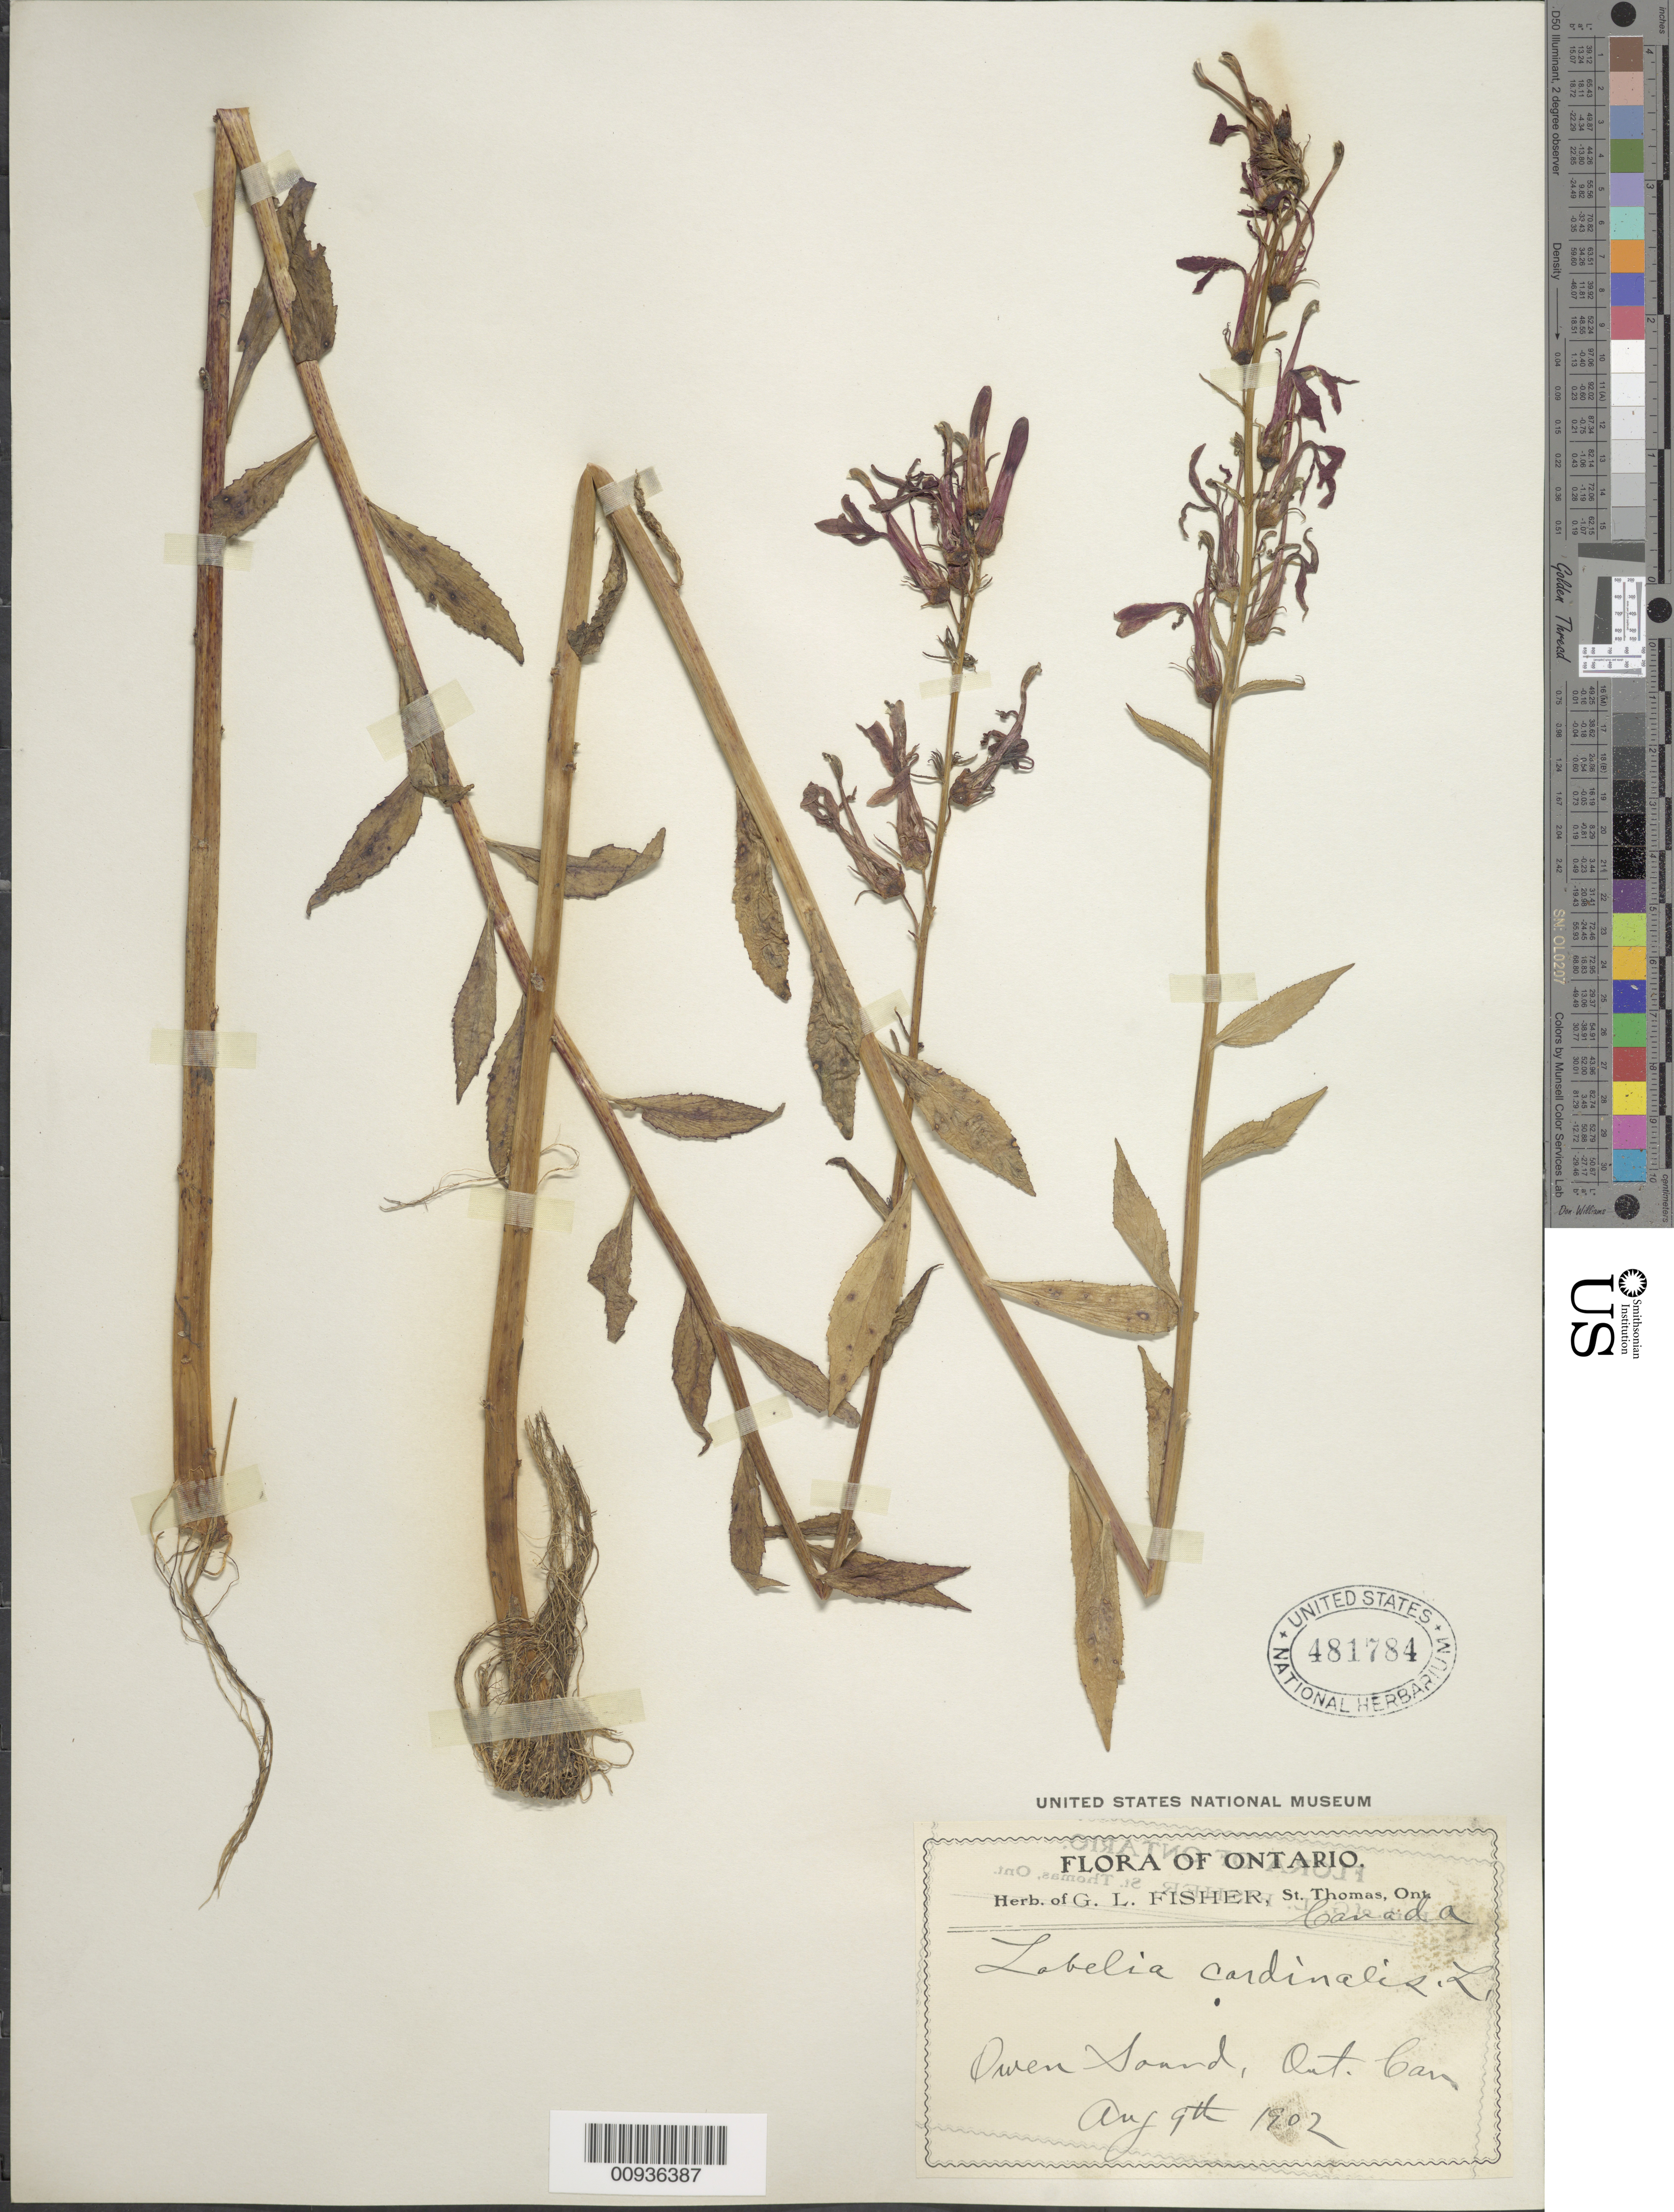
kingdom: Plantae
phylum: Tracheophyta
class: Magnoliopsida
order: Asterales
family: Campanulaceae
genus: Lobelia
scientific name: Lobelia cardinalis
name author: L.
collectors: G. L. Fisher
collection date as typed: Aug 9th 1902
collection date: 1902-08-09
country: Canada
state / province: Ontario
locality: Owen Sound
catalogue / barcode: US 481784